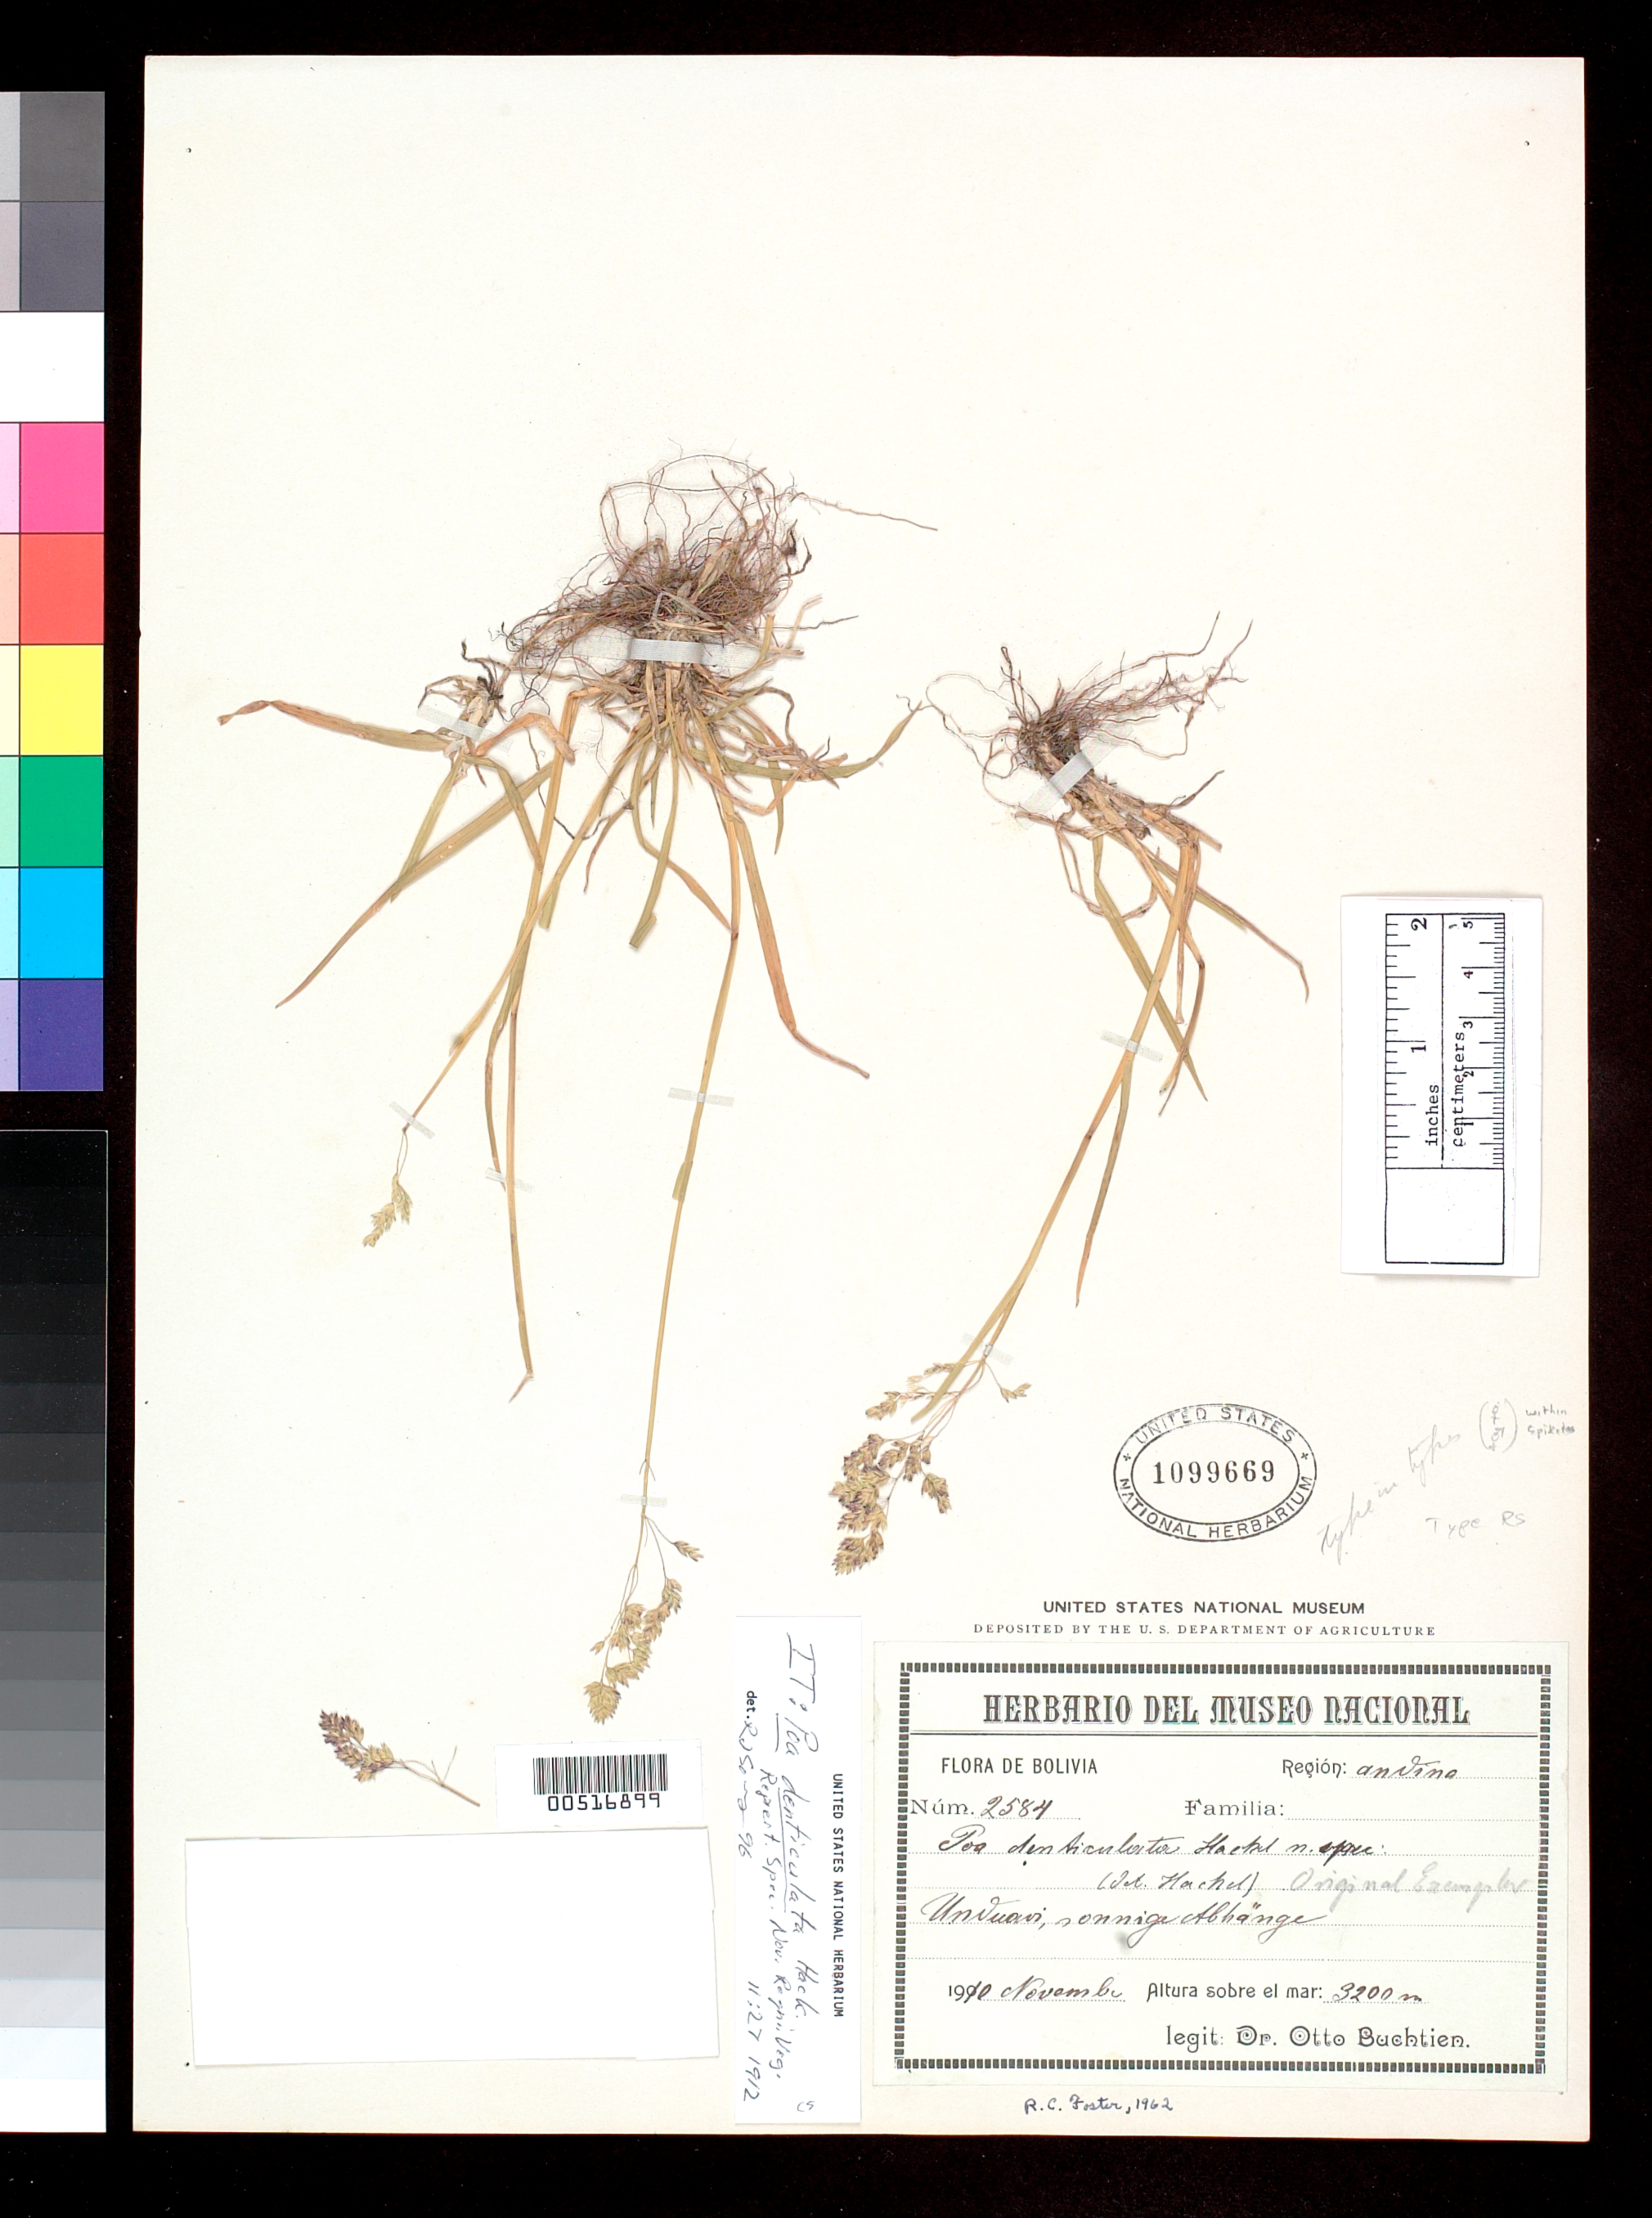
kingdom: Plantae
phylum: Tracheophyta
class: Liliopsida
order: Poales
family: Poaceae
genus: Poa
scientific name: Poa denticulata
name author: Hack.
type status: Isotype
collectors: O. Buchtien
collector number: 2584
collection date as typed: Nov 1910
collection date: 1910-11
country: Bolivia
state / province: La Paz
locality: Unduavi, abhange, Andina region. [Unduavi, slope, Andina region.]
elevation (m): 3200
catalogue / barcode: US 1099669